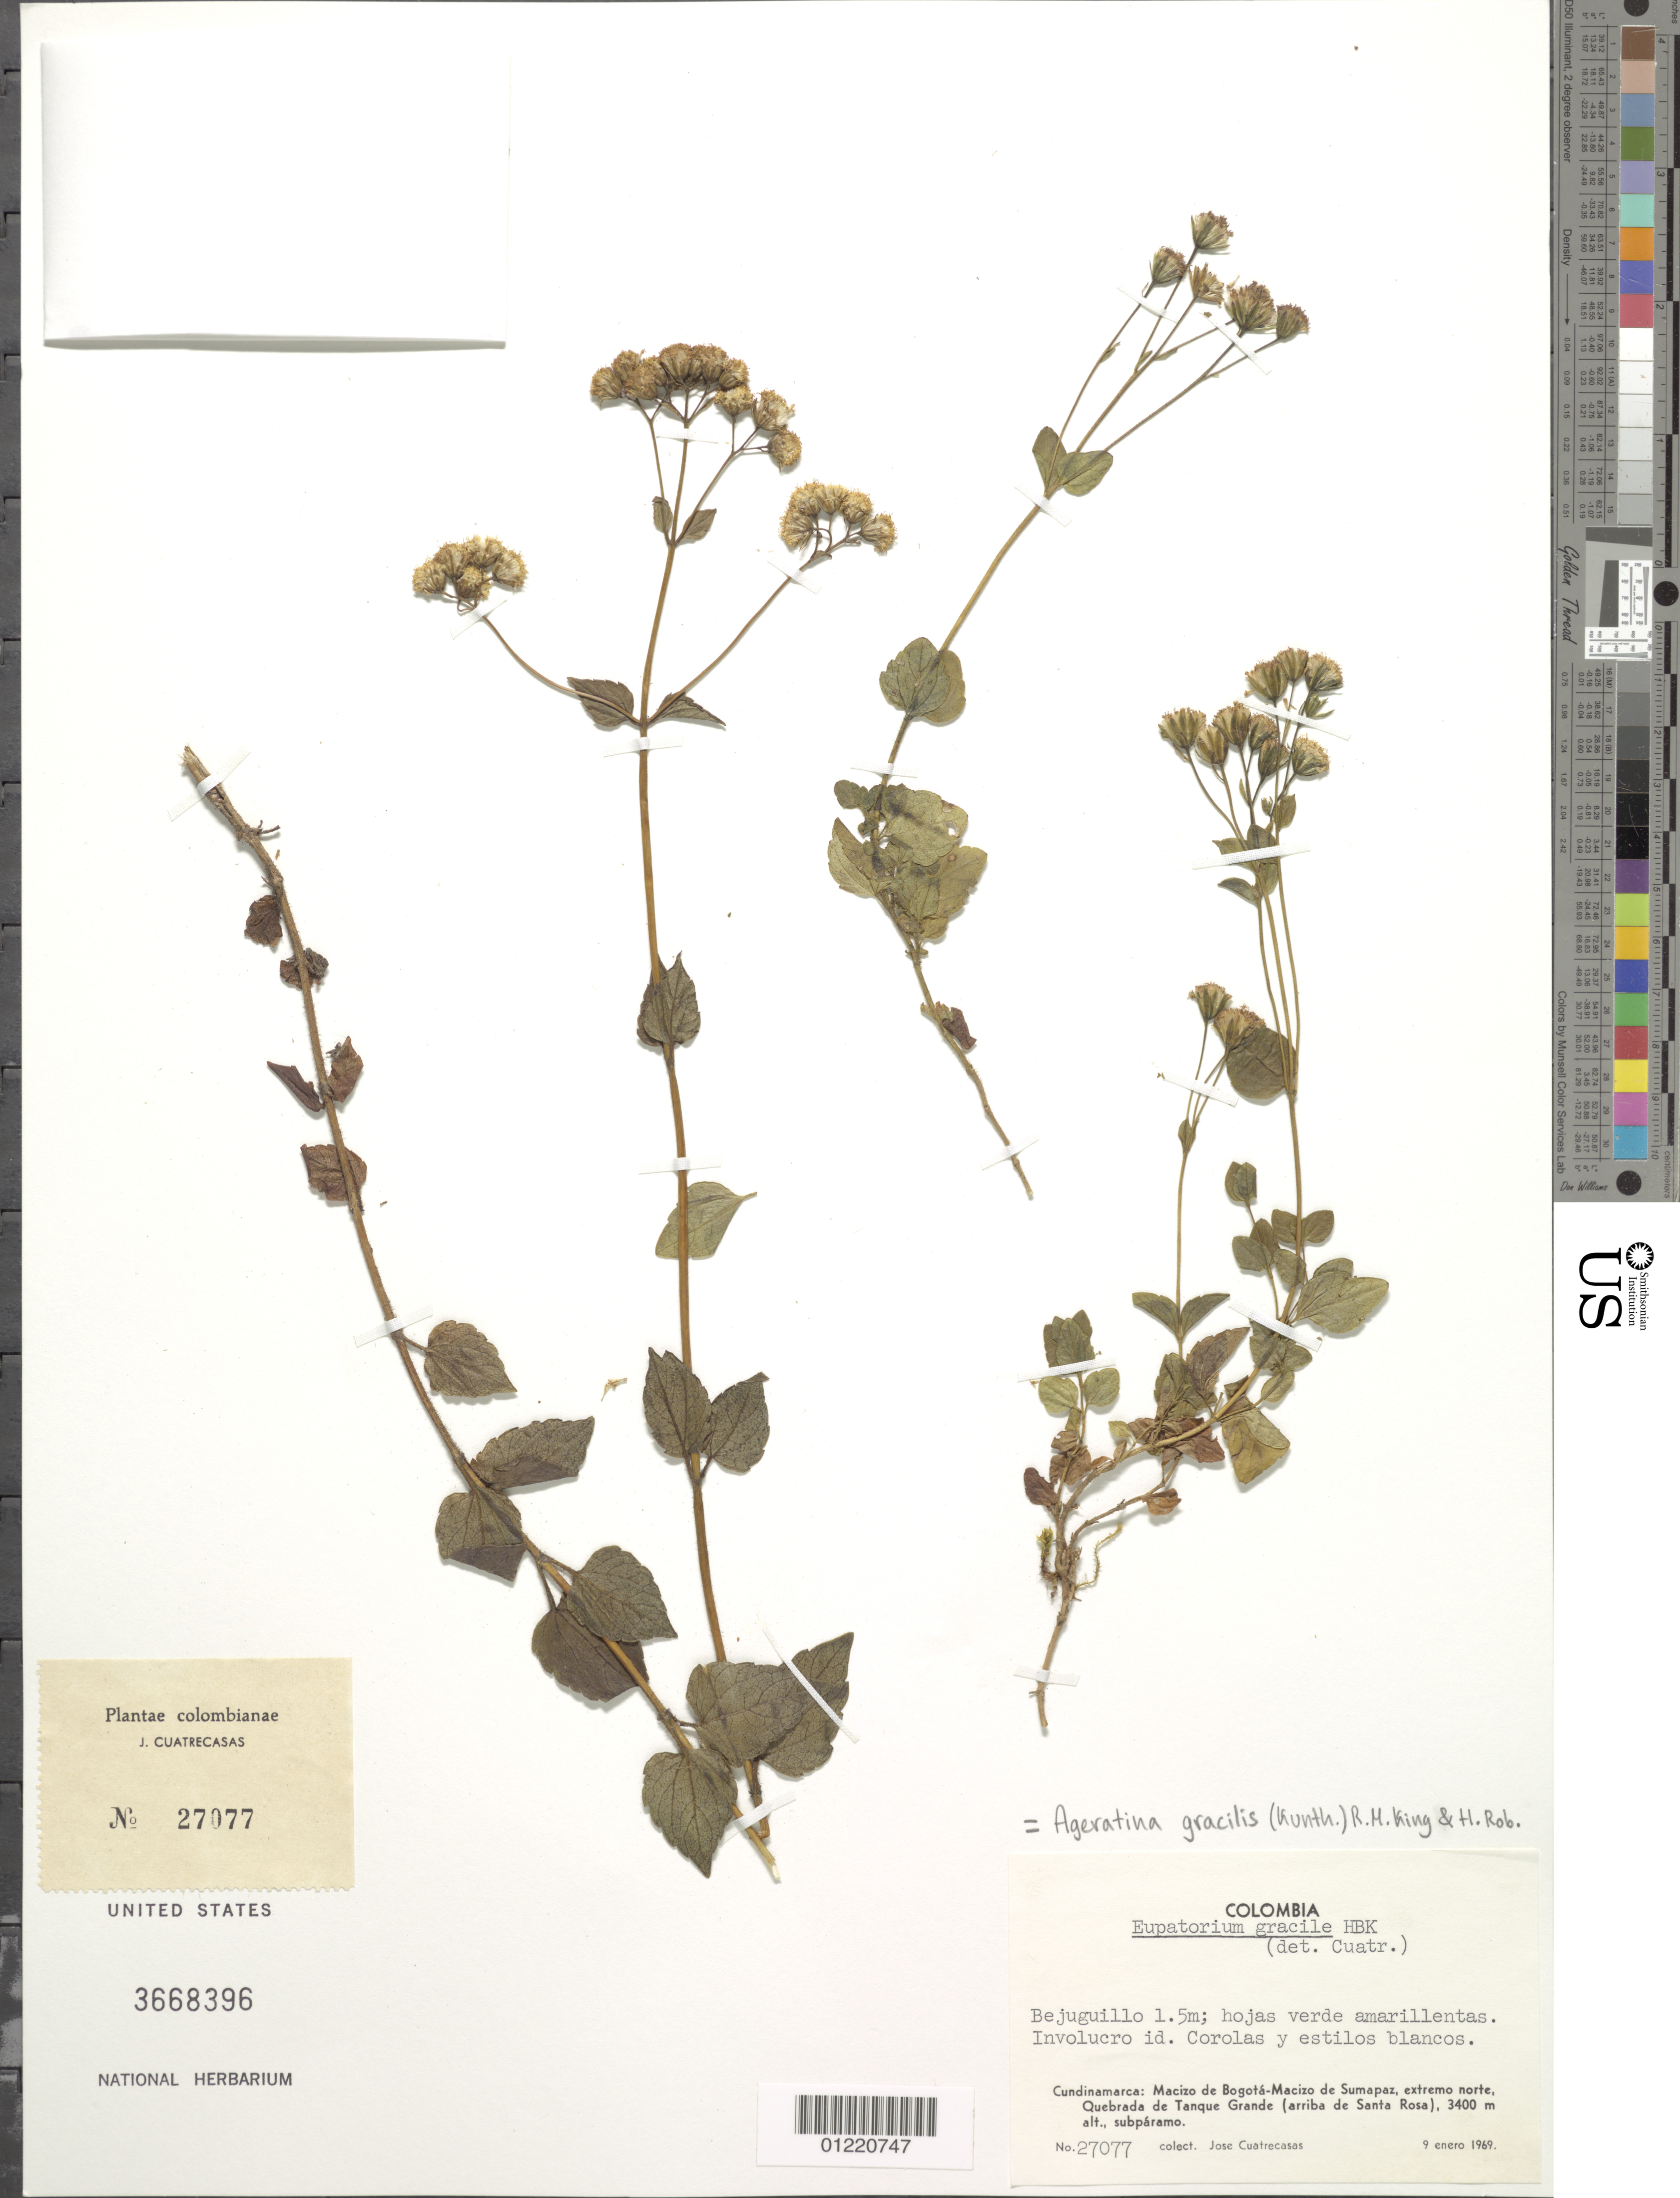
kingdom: Plantae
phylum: Tracheophyta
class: Magnoliopsida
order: Asterales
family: Asteraceae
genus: Ageratina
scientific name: Ageratina gracilis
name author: (Kunth) R.M. King & H. Rob.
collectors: J. Cuatrecasas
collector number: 27077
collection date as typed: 09 Jan 1969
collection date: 1969-01-09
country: Colombia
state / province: Cundinamarca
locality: Macizo de Bogotá-Macizo de Sumapaz, extremo norte; Quebrada de Tanque Grande (arriba de Santa Rosa).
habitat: subparamo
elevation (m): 3400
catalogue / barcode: US 3668396